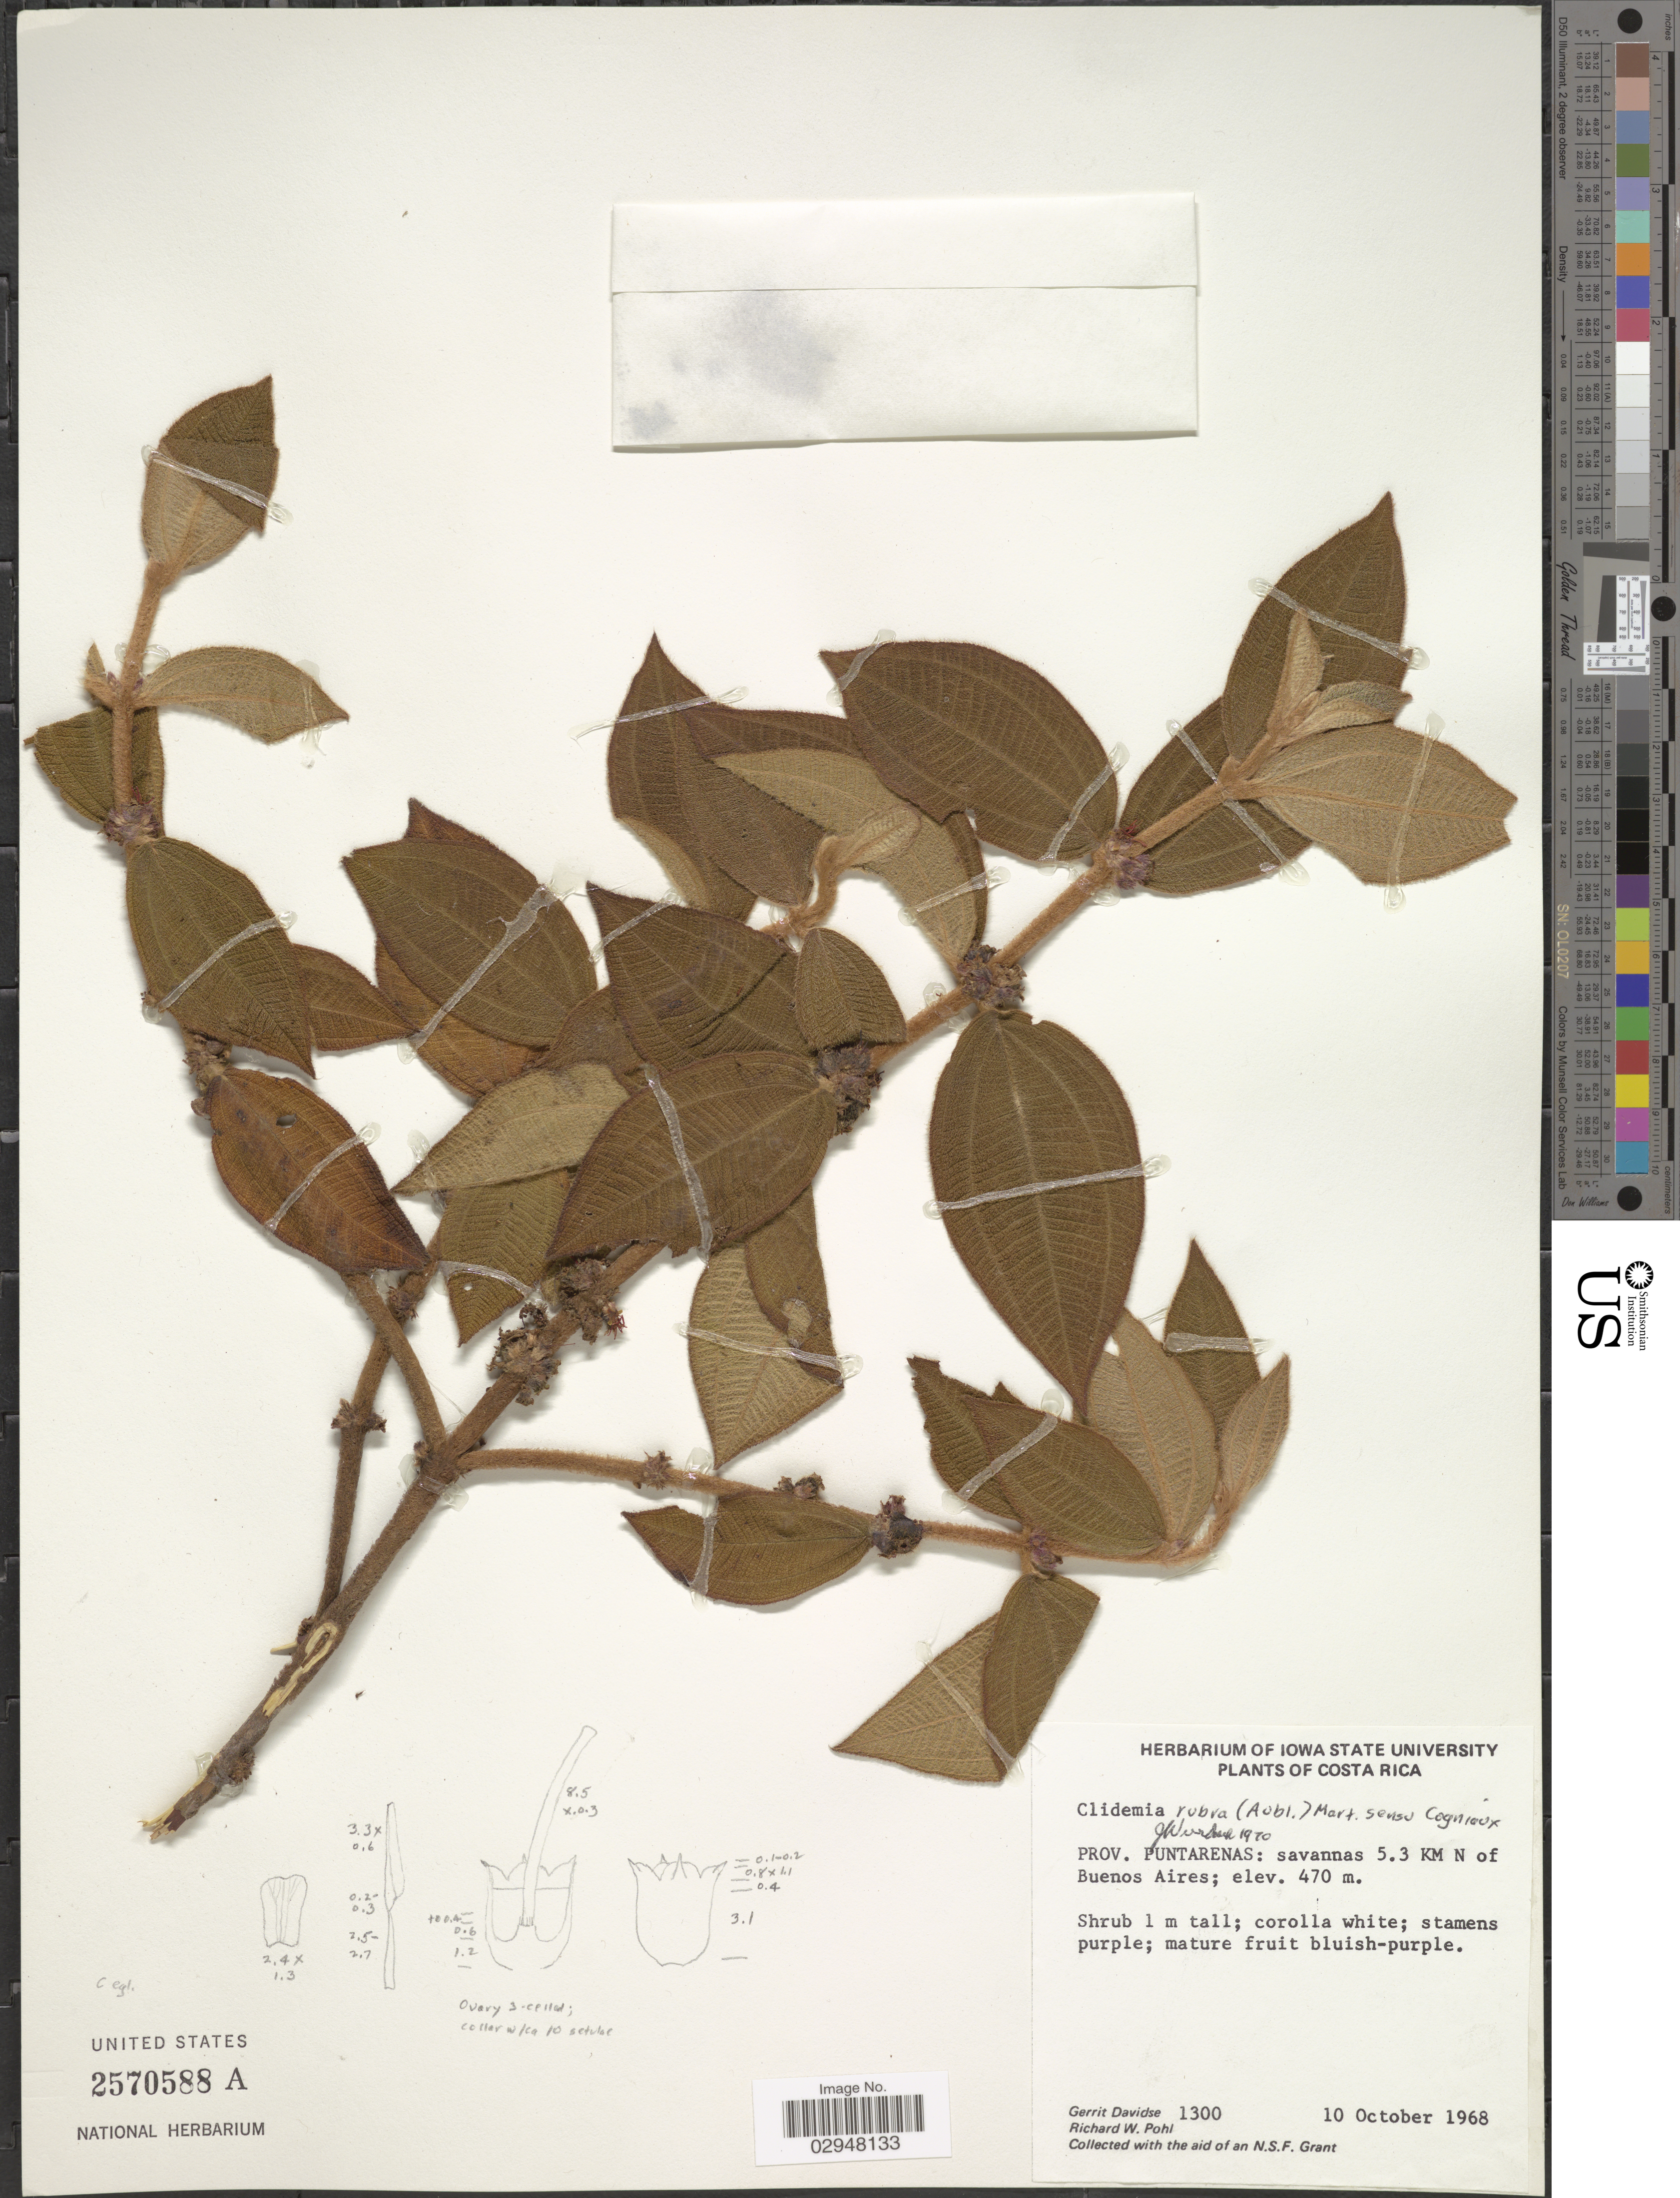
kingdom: Plantae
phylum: Tracheophyta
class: Magnoliopsida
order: Myrtales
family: Melastomataceae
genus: Clidemia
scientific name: Clidemia rubra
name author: (Aubl.) Mart.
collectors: G. Davidse & R. W. Pohl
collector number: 1300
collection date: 1968-10-10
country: Costa Rica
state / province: Puntarenas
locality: Savanna 5.3 km N of Buenos Aires.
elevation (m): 470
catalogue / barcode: US 2570588A